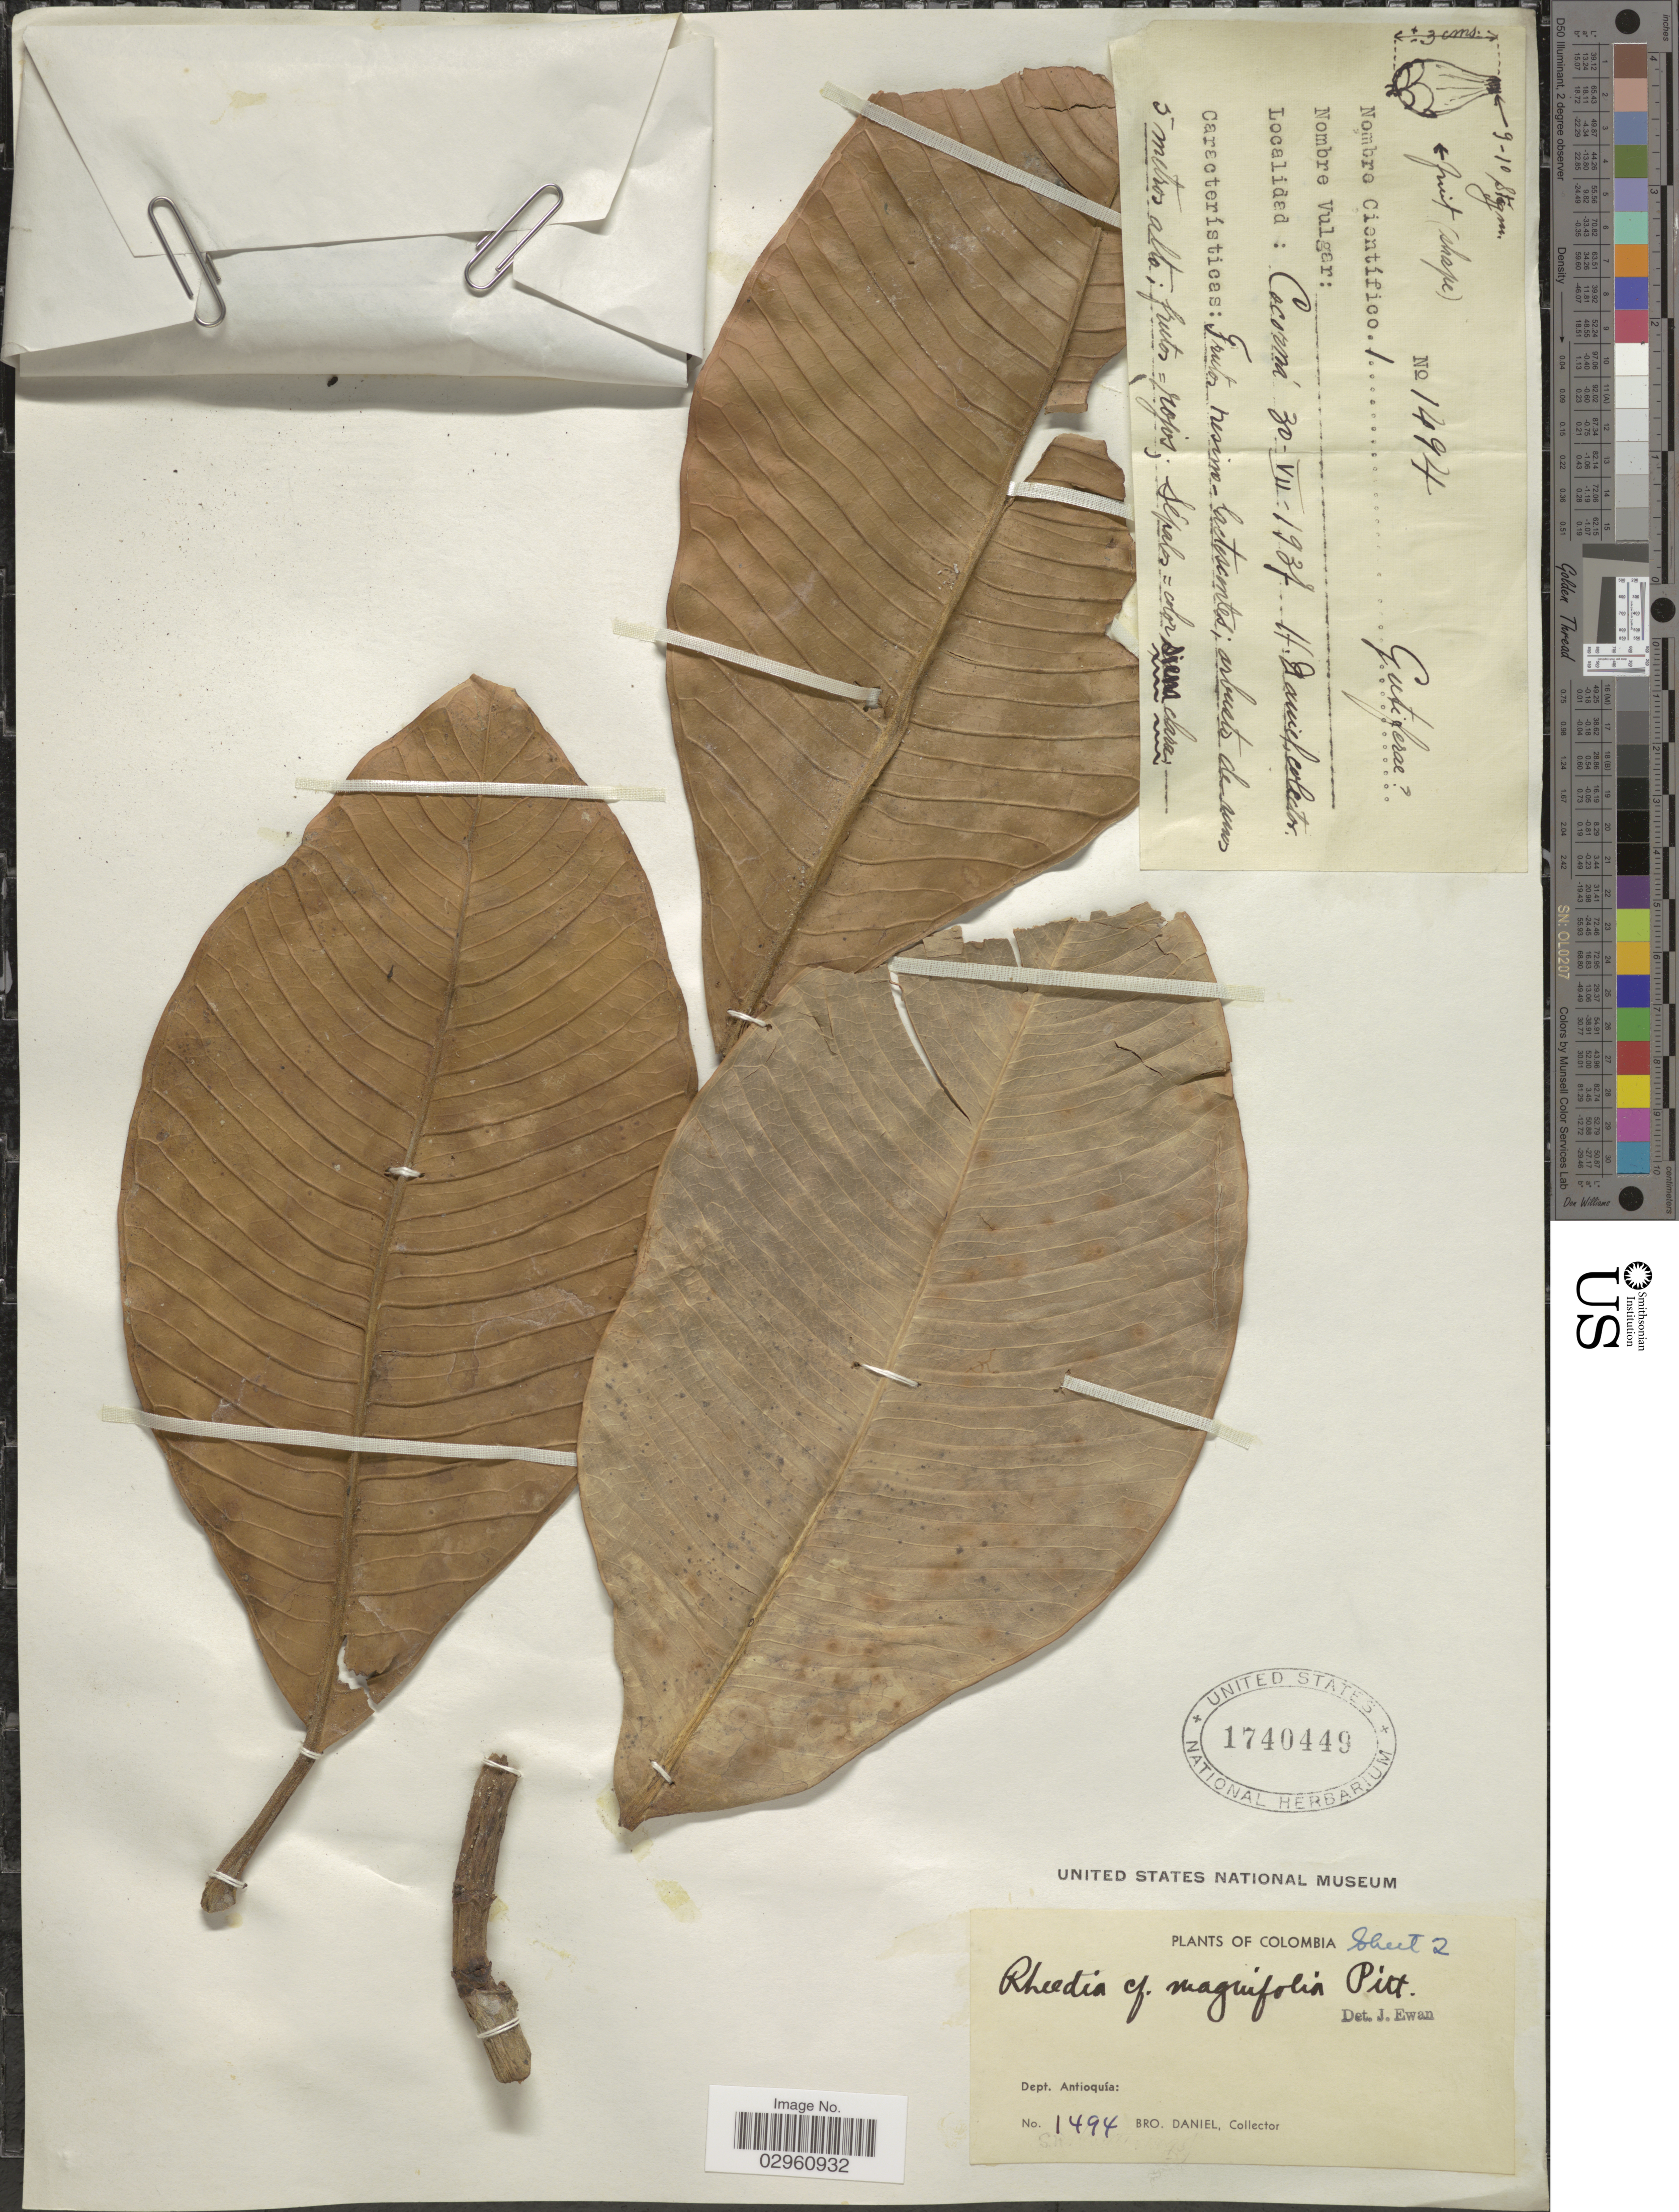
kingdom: Plantae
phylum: Tracheophyta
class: Magnoliopsida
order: Malpighiales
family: Clusiaceae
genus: Garcinia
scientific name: Garcinia magnifolia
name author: (Pittier) Hammel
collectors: Bro. Daniel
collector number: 1494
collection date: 1937-07-30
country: Colombia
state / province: Antioquia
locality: Cocorná. Dept. Antioquía.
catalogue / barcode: US 1740449